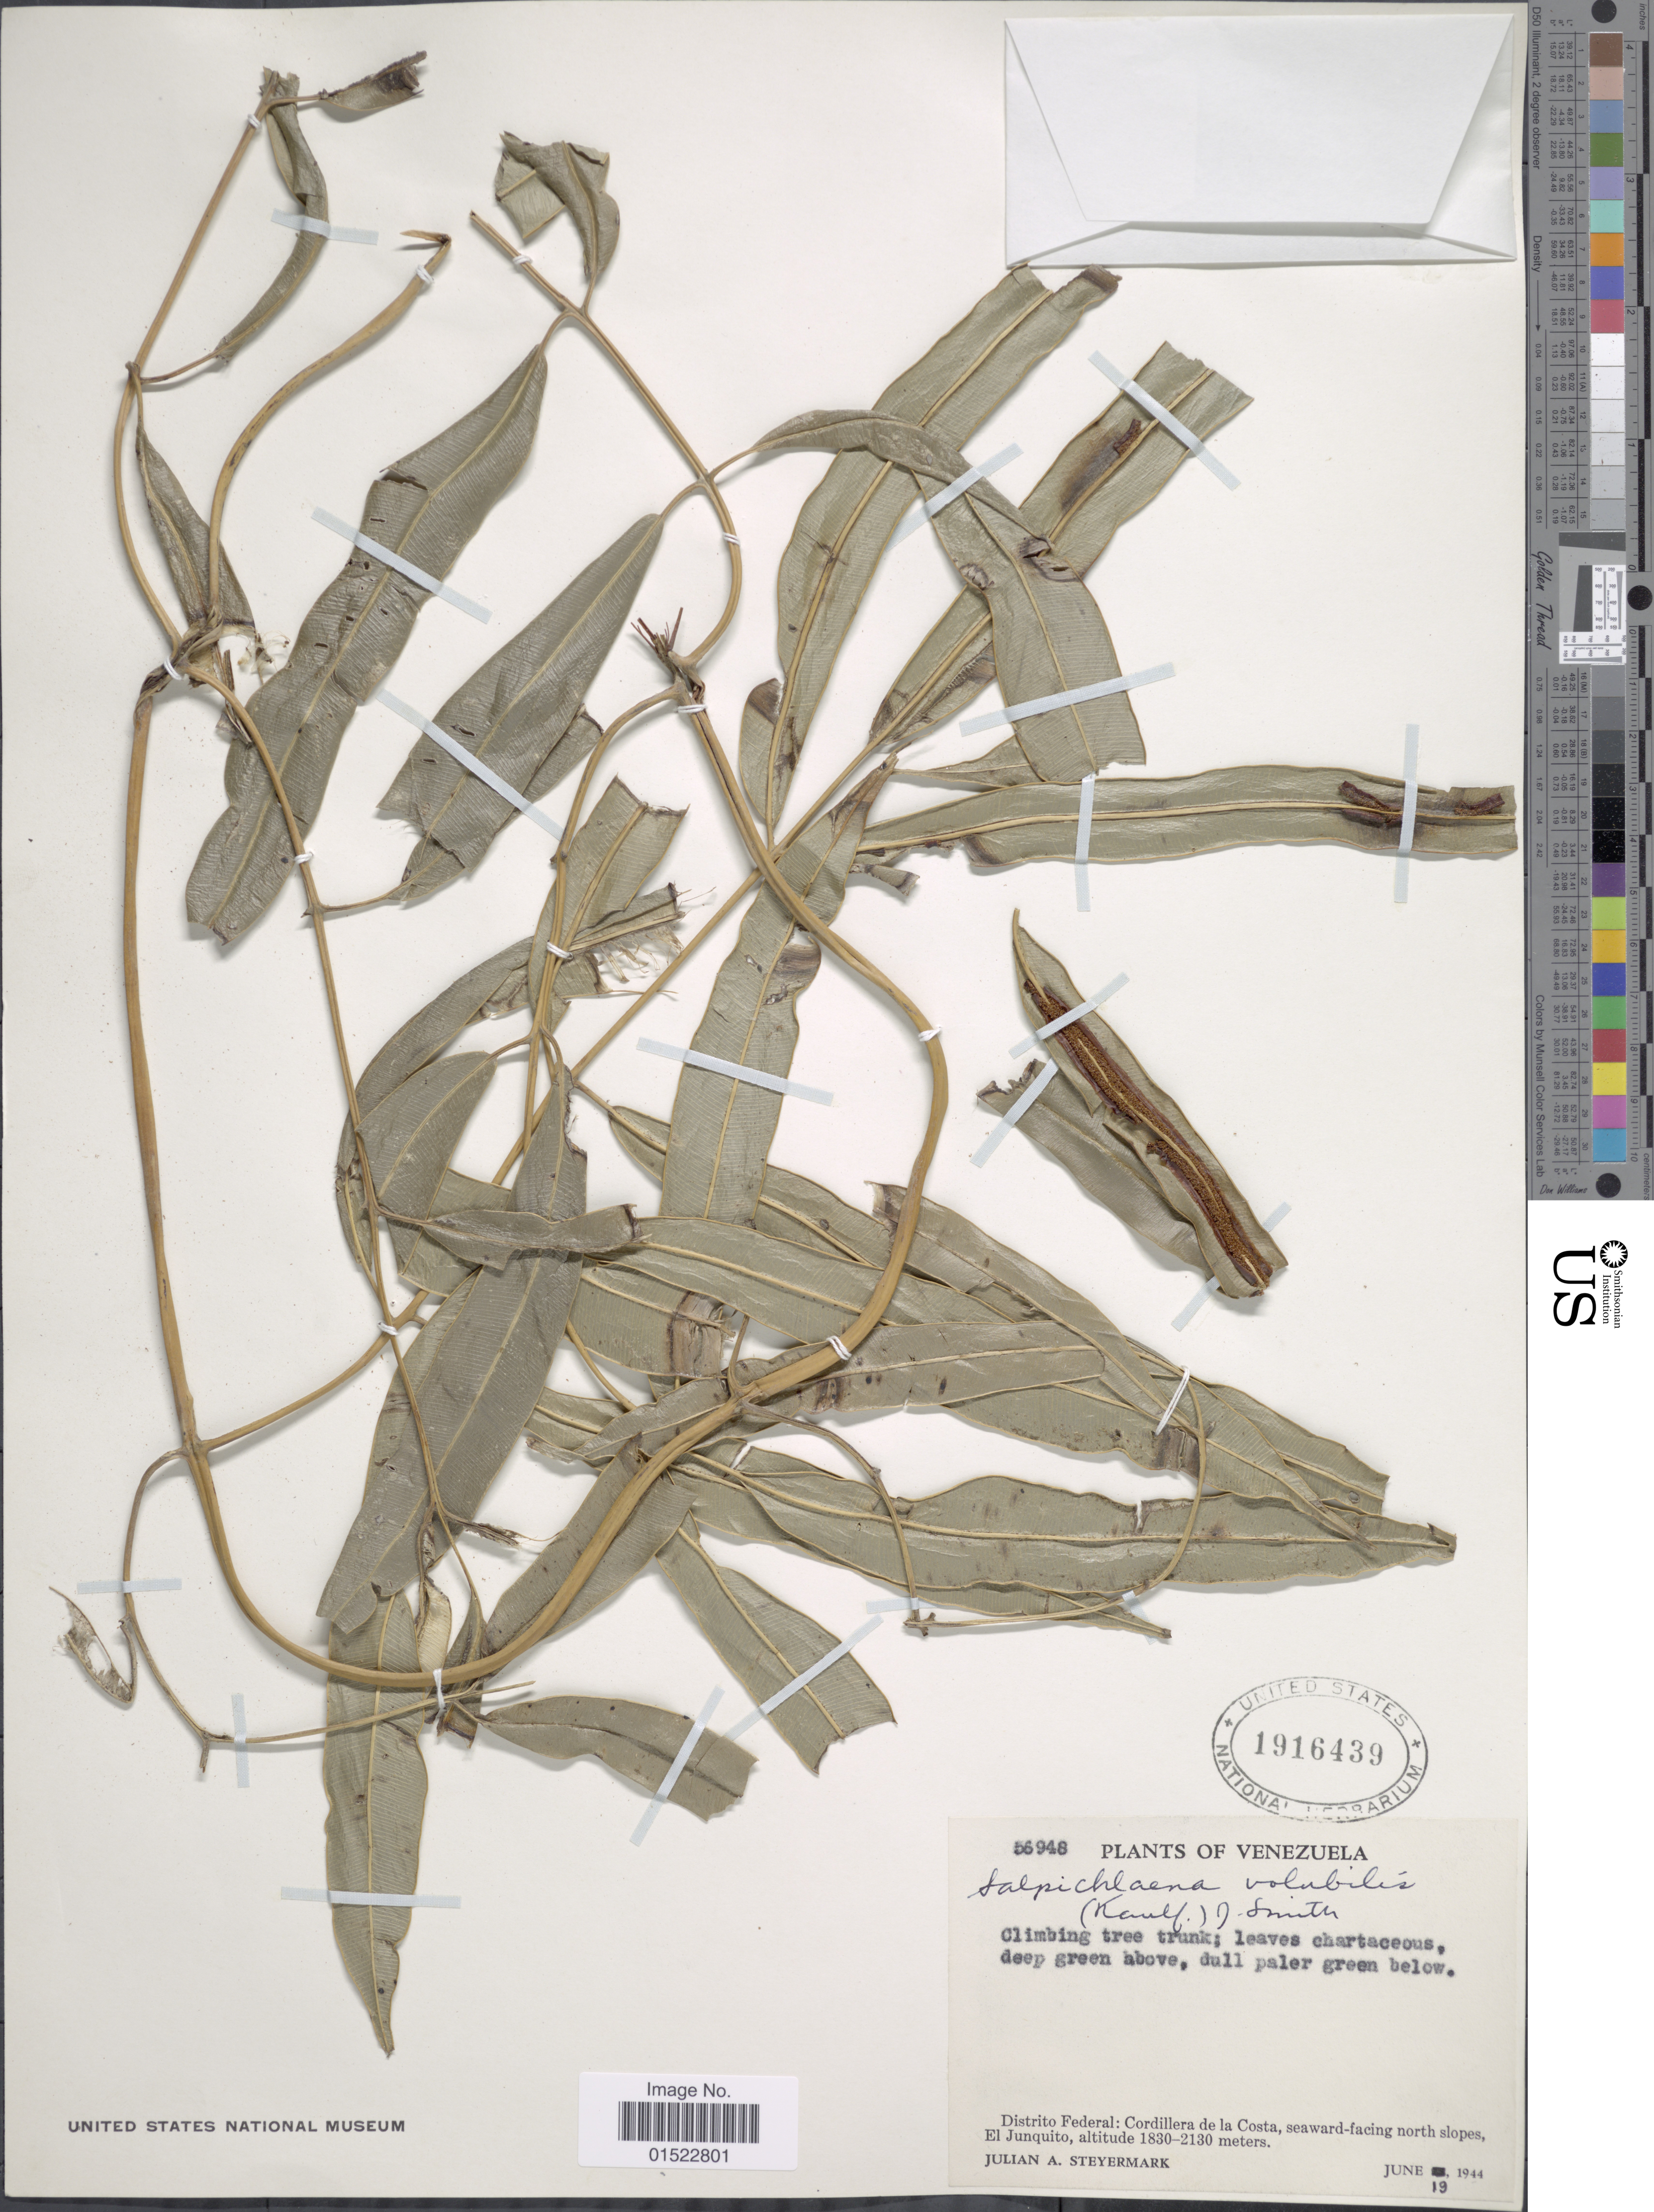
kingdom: Plantae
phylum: Tracheophyta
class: Polypodiopsida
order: Polypodiales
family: Blechnaceae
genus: Salpichlaena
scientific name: Salpichlaena volubilis subsp. volubilis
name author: (Kaulf.) J. Sm.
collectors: J. Steyermark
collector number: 56948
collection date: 1944-06-19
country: Venezuela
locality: Distrito Federal: Cordillera de la Costa, seaward-facing north slopes, El Junquito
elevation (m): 1830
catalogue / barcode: US 1916439